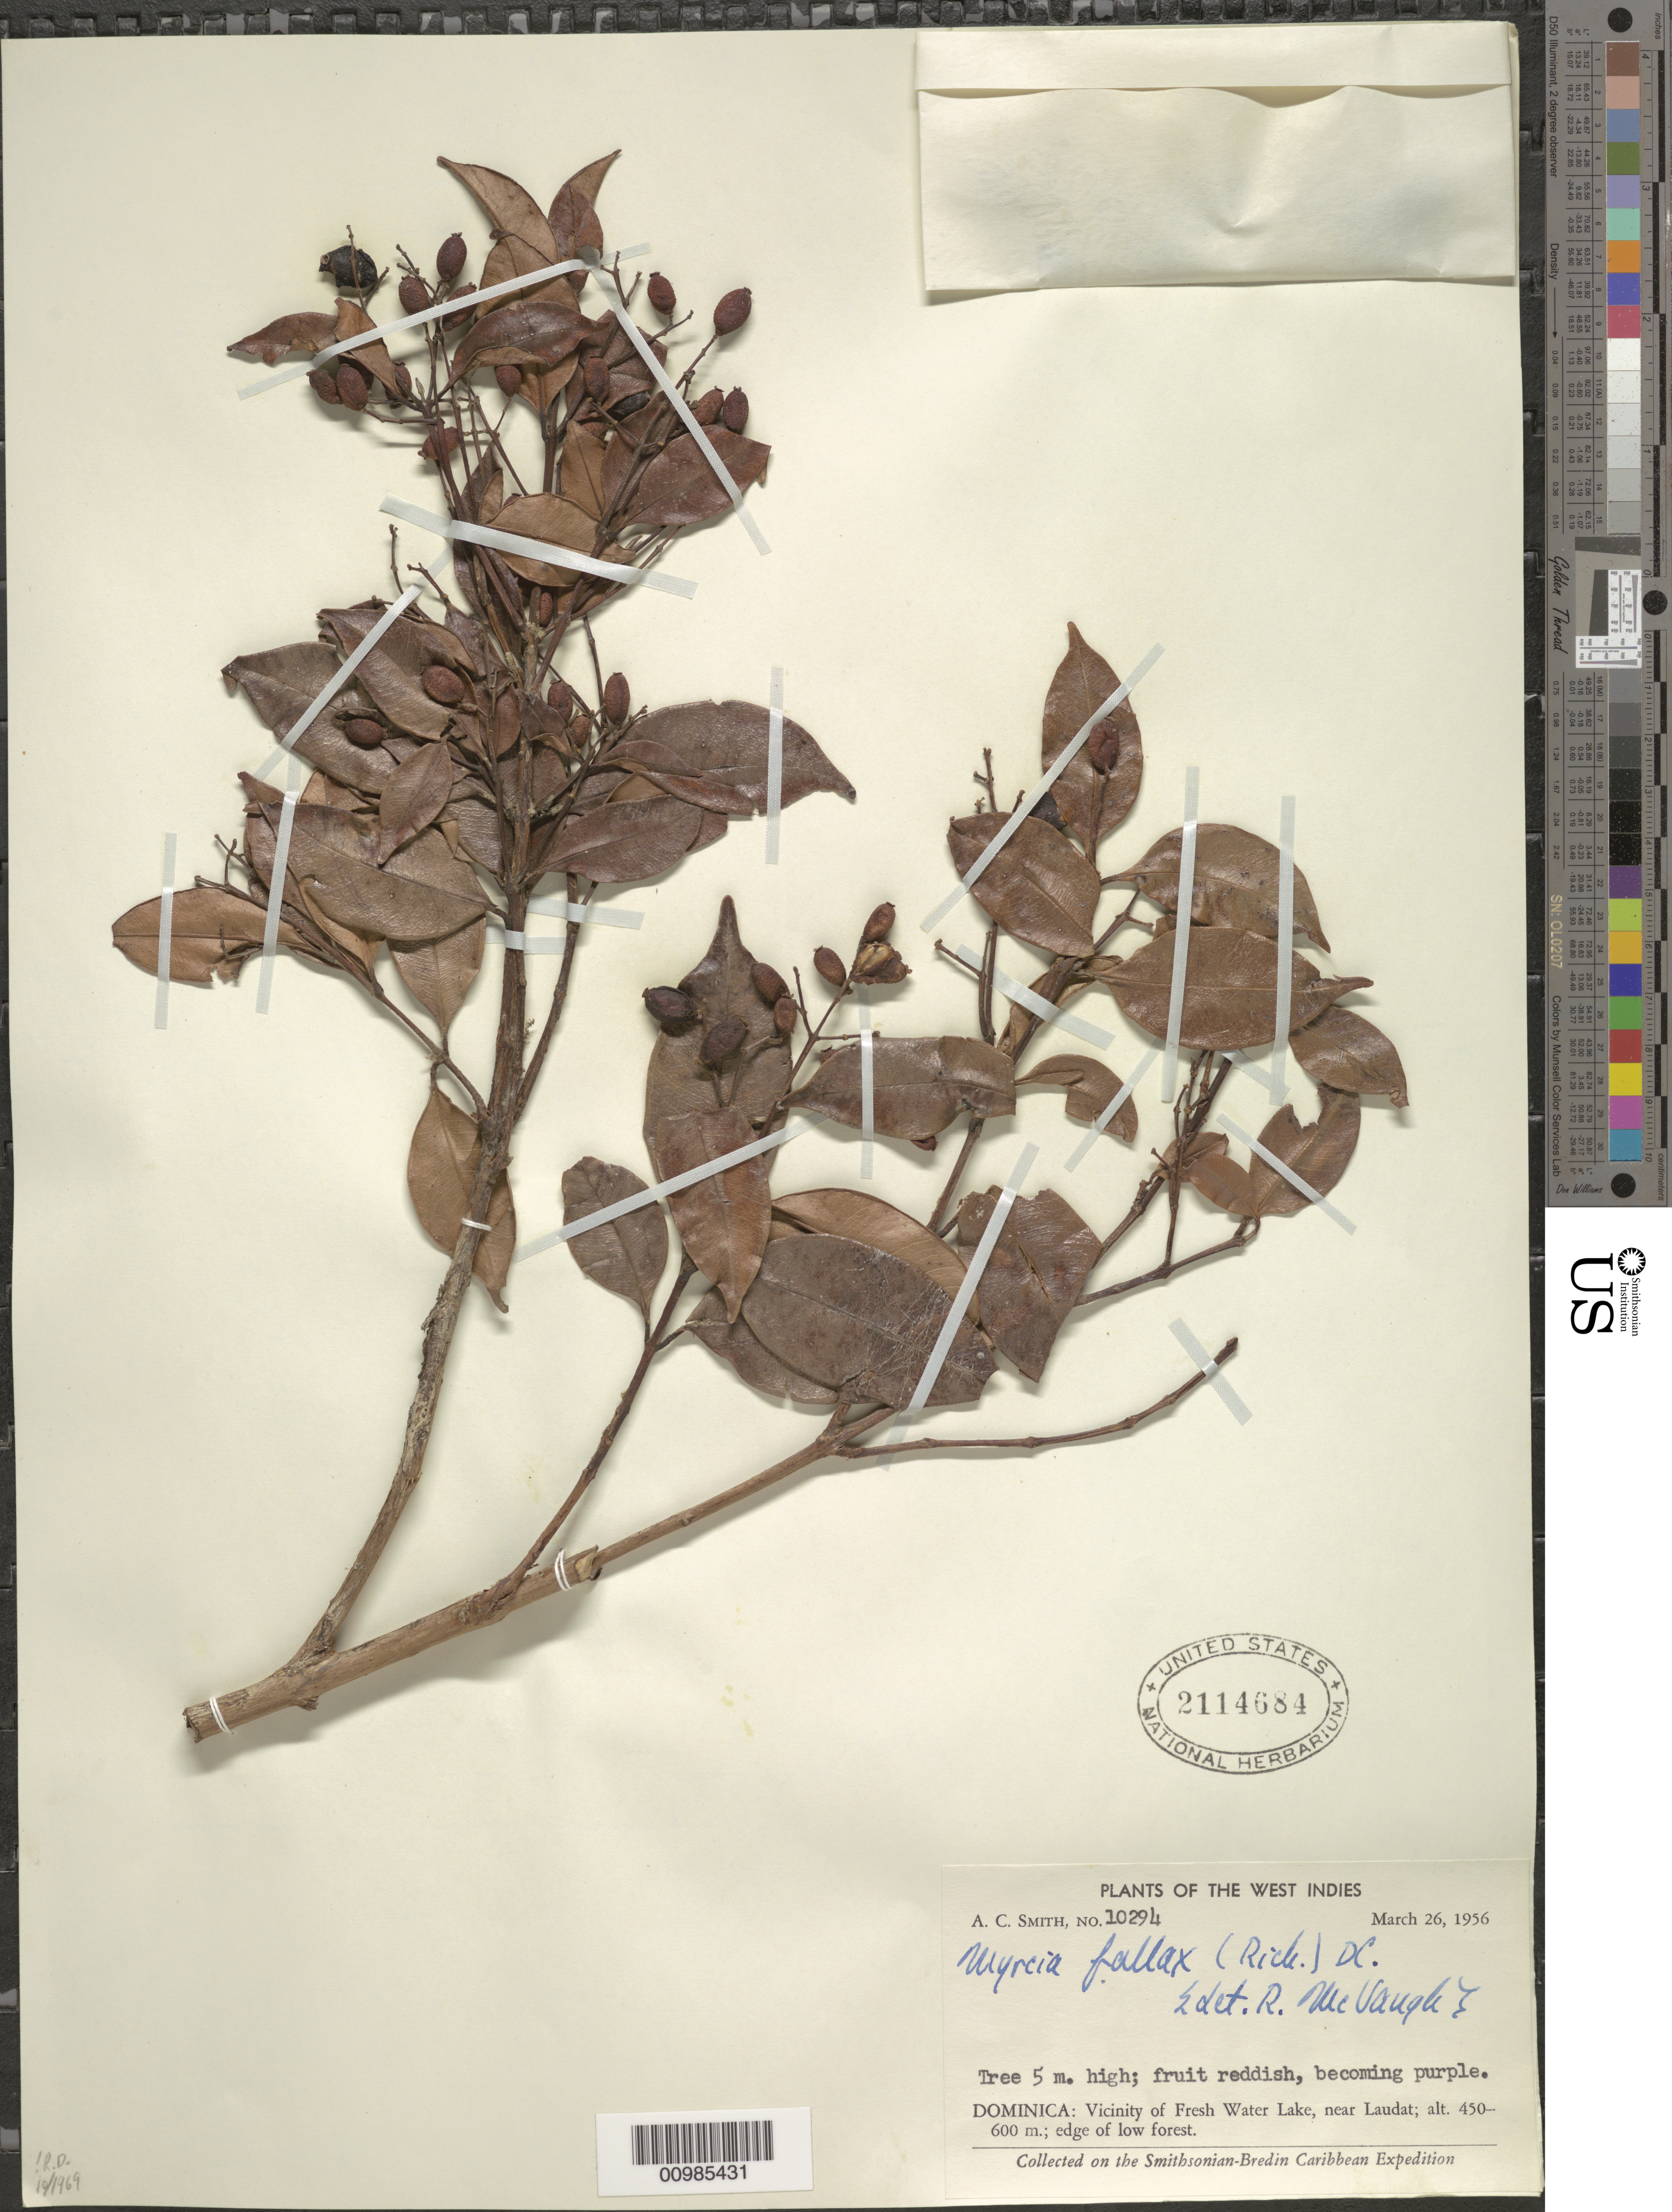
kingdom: Plantae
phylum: Tracheophyta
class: Magnoliopsida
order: Myrtales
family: Myrtaceae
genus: Myrcia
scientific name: Myrcia fallax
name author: (Rich.) DC.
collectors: A. C. Smith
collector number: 10294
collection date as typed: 26 Mar 1956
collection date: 1956-03-26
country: Dominica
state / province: St. George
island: Dominica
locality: Vicinity of Fresh Water Lake, near Laudat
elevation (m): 450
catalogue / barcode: US 2114684